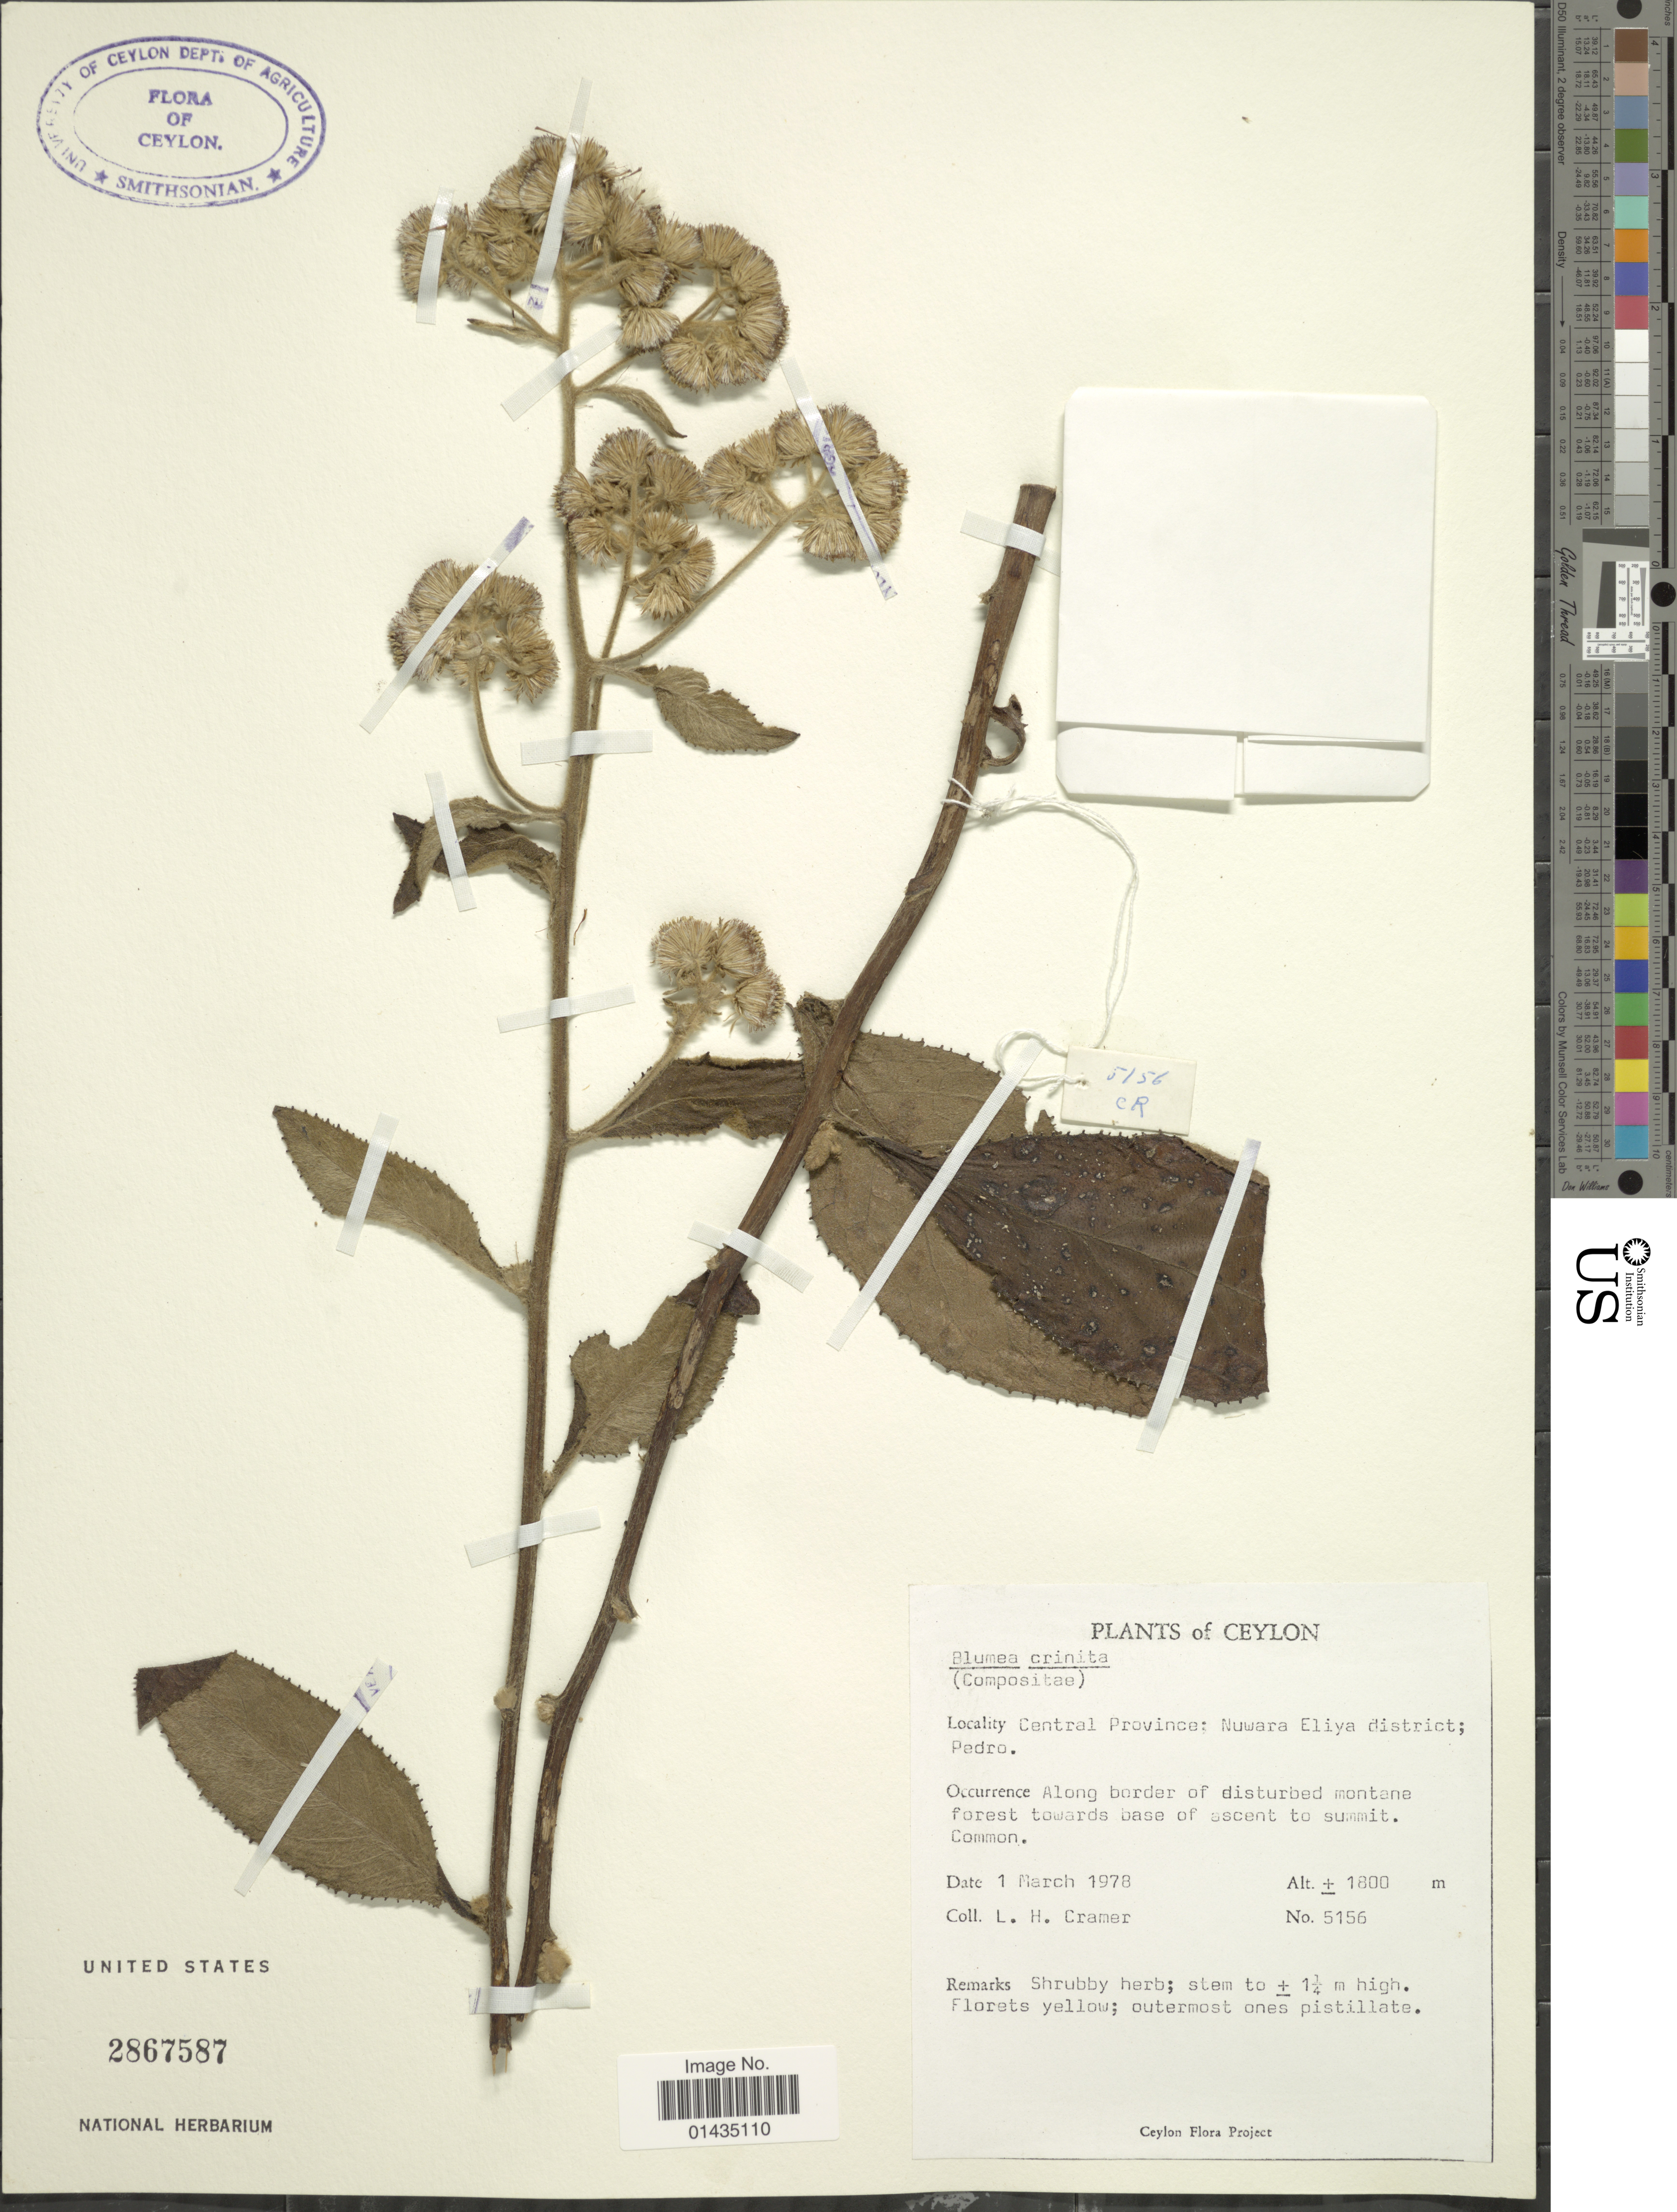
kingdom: Plantae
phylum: Tracheophyta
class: Magnoliopsida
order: Asterales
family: Asteraceae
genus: Blumea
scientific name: Blumea crinita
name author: Arn.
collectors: L. H. Cramer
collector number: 5156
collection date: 1978-03-01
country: Sri Lanka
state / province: Central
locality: Ceylon, Nuwara Eliya district, Pedro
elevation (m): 1800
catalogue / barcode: US 2867587